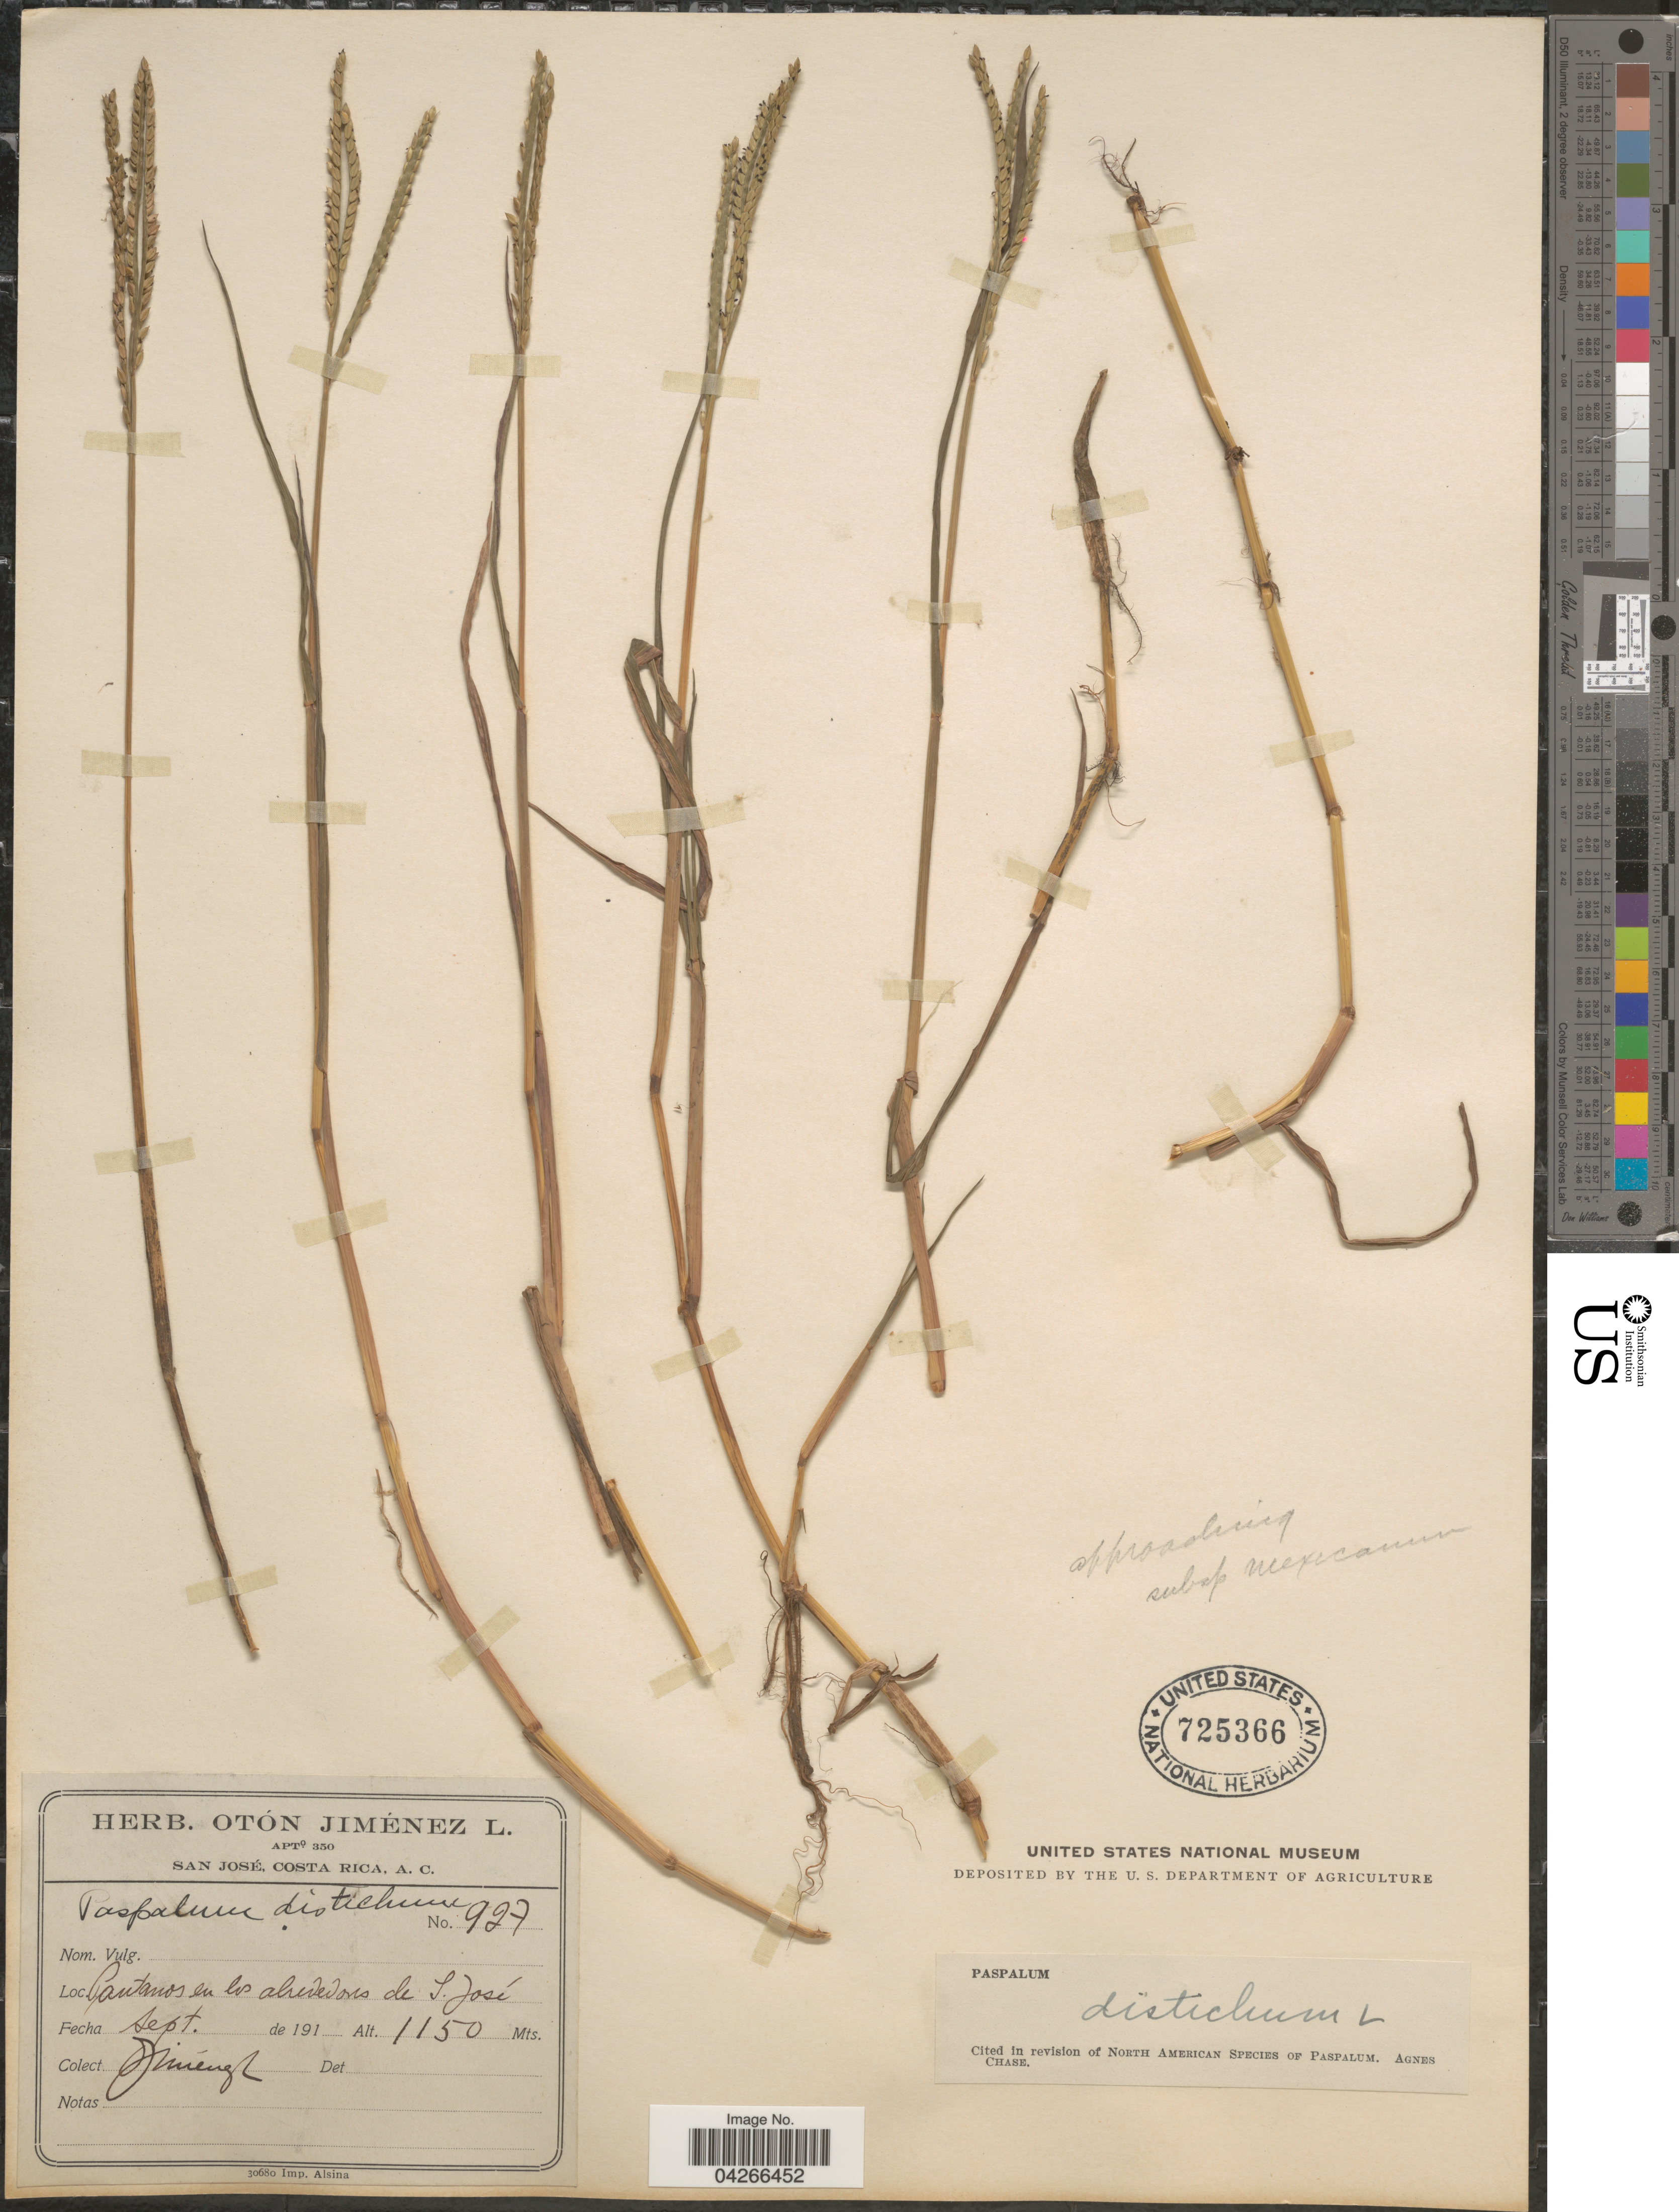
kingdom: Plantae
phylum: Tracheophyta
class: Liliopsida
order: Poales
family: Poaceae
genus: Paspalum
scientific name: Paspalum distichum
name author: L.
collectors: O. Jiménez L.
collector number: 927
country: Costa Rica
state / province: San José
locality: Cantamos en los alrededores de S. José.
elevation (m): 1150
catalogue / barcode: US 725366